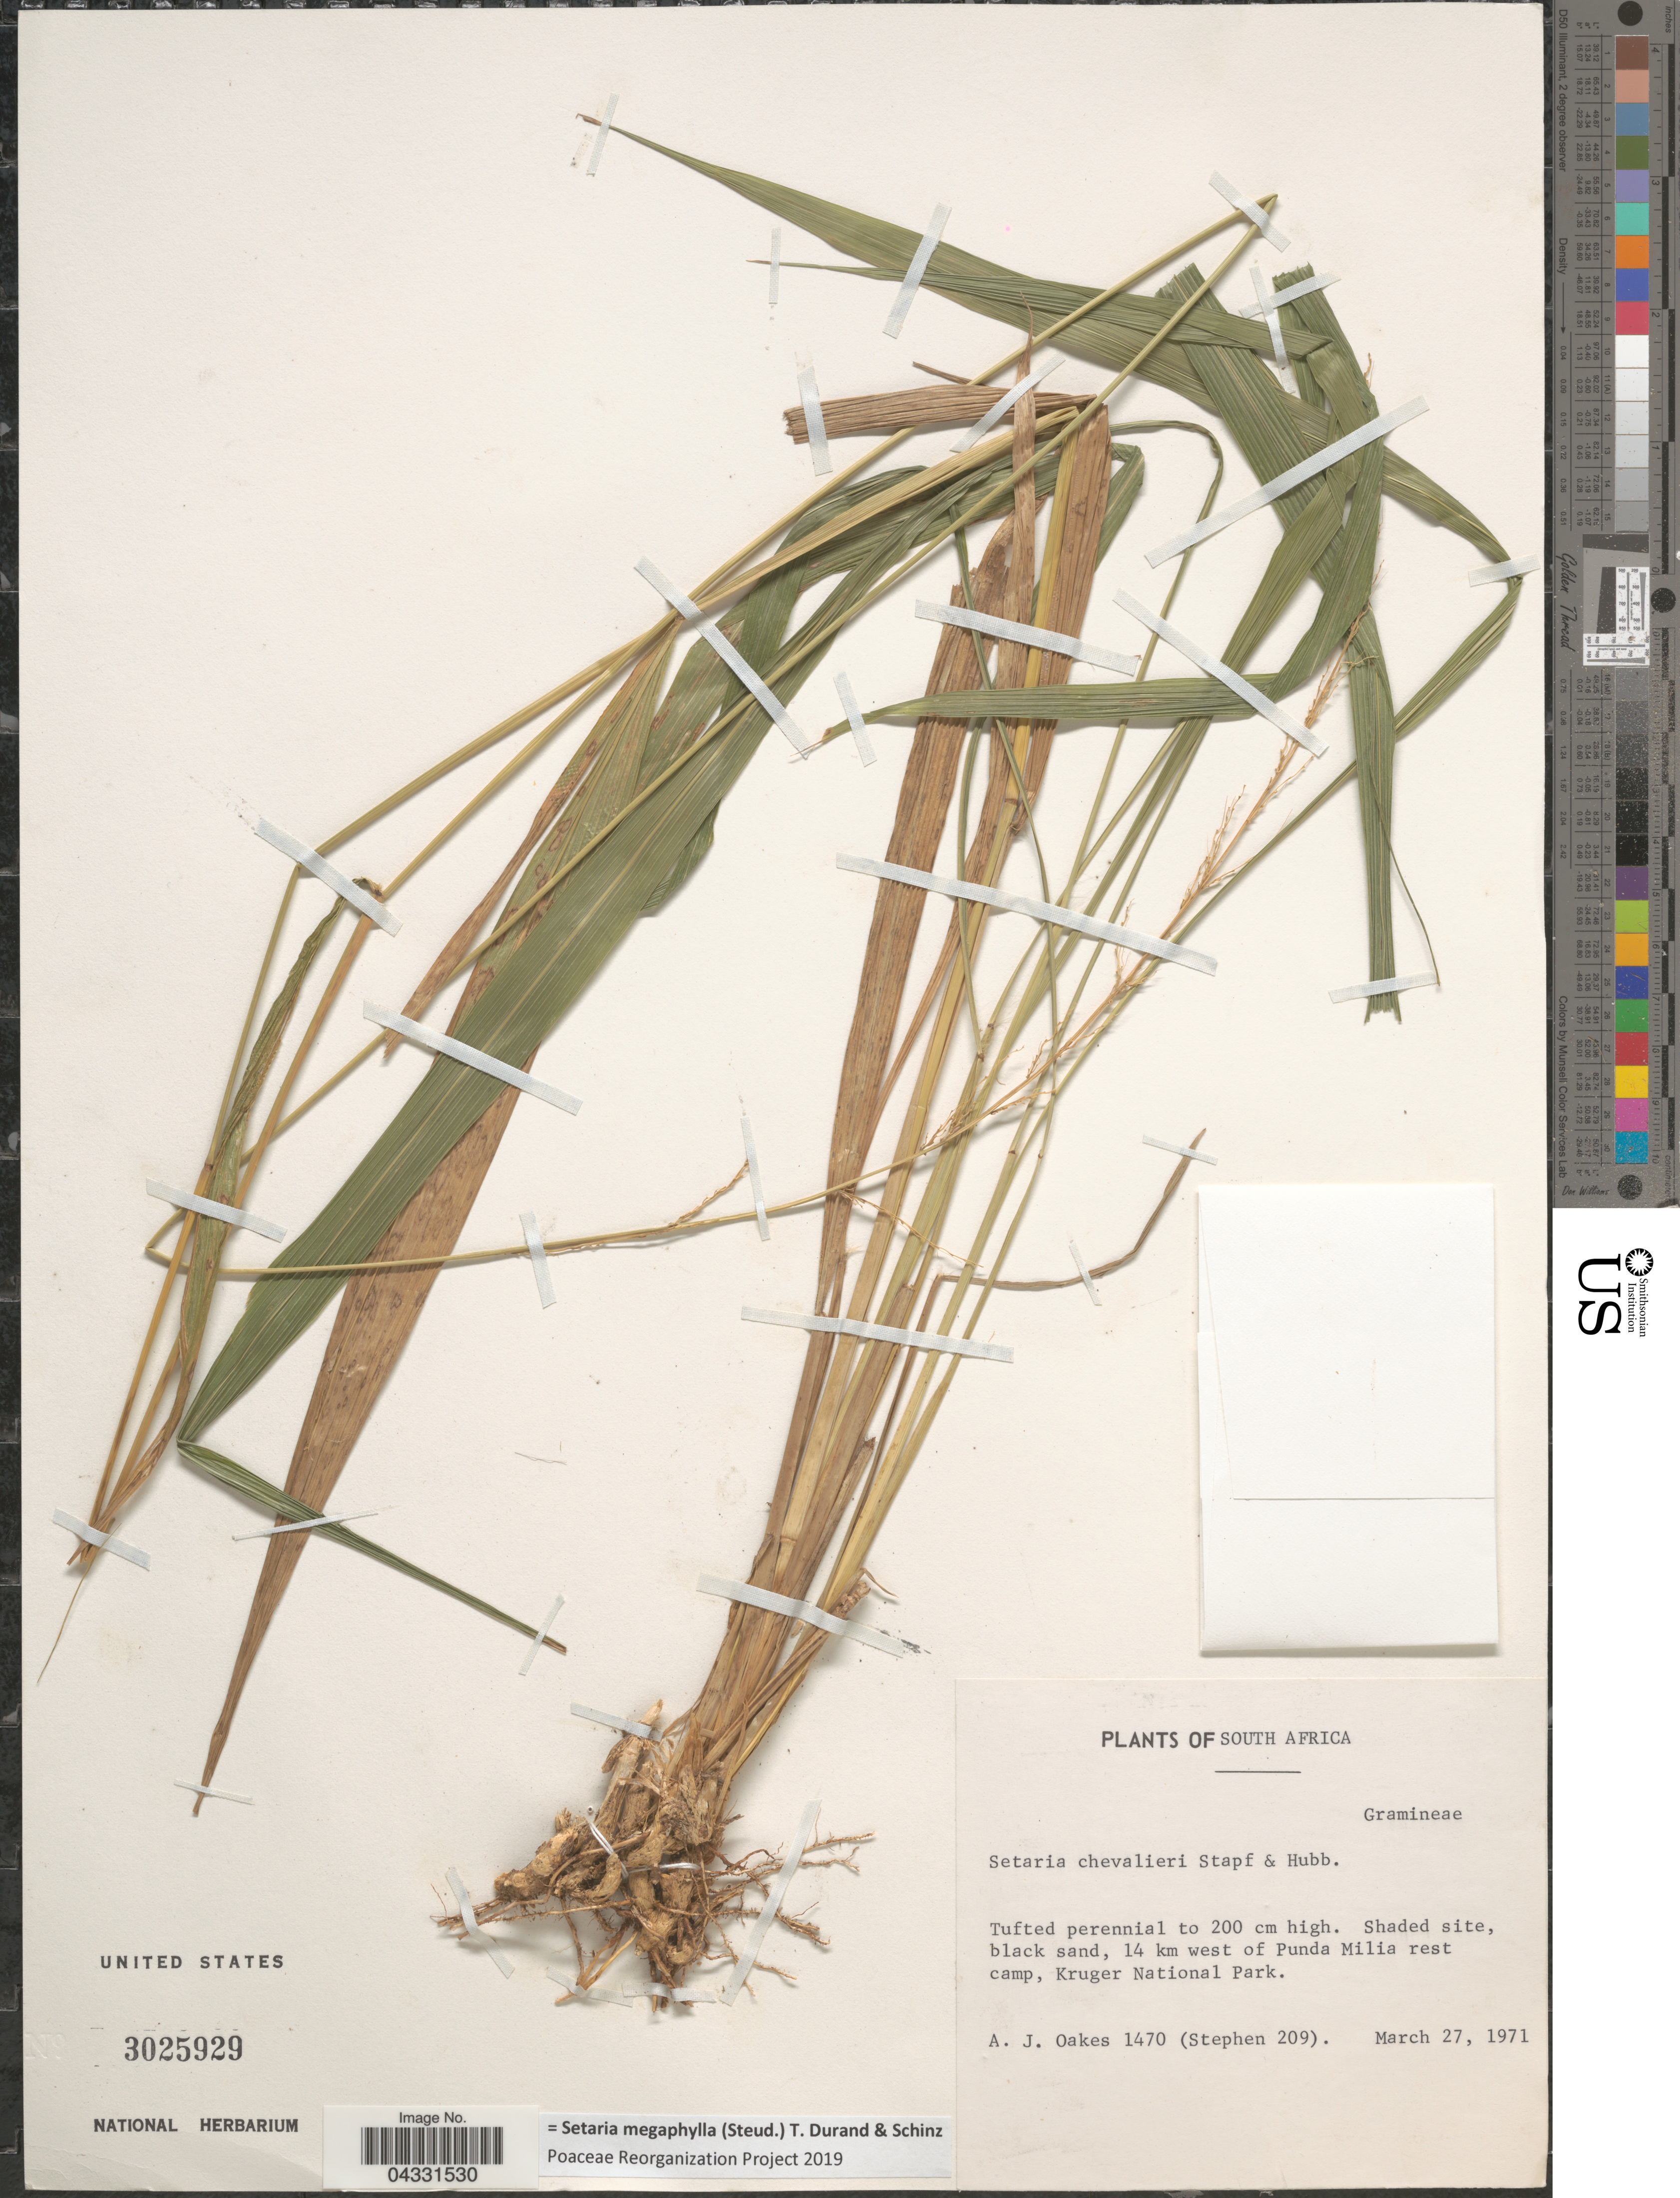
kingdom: Plantae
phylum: Tracheophyta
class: Liliopsida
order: Poales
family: Poaceae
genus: Setaria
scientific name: Setaria megaphylla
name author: (Steud.) Durieu & Schinz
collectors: A. Oakes & Stephen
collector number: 1470/209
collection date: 1971-03-27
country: South Africa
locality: Shaded site, black sand, 14 km west of Punda Milia rest camp, Kruger National Park.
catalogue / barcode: US 3025929